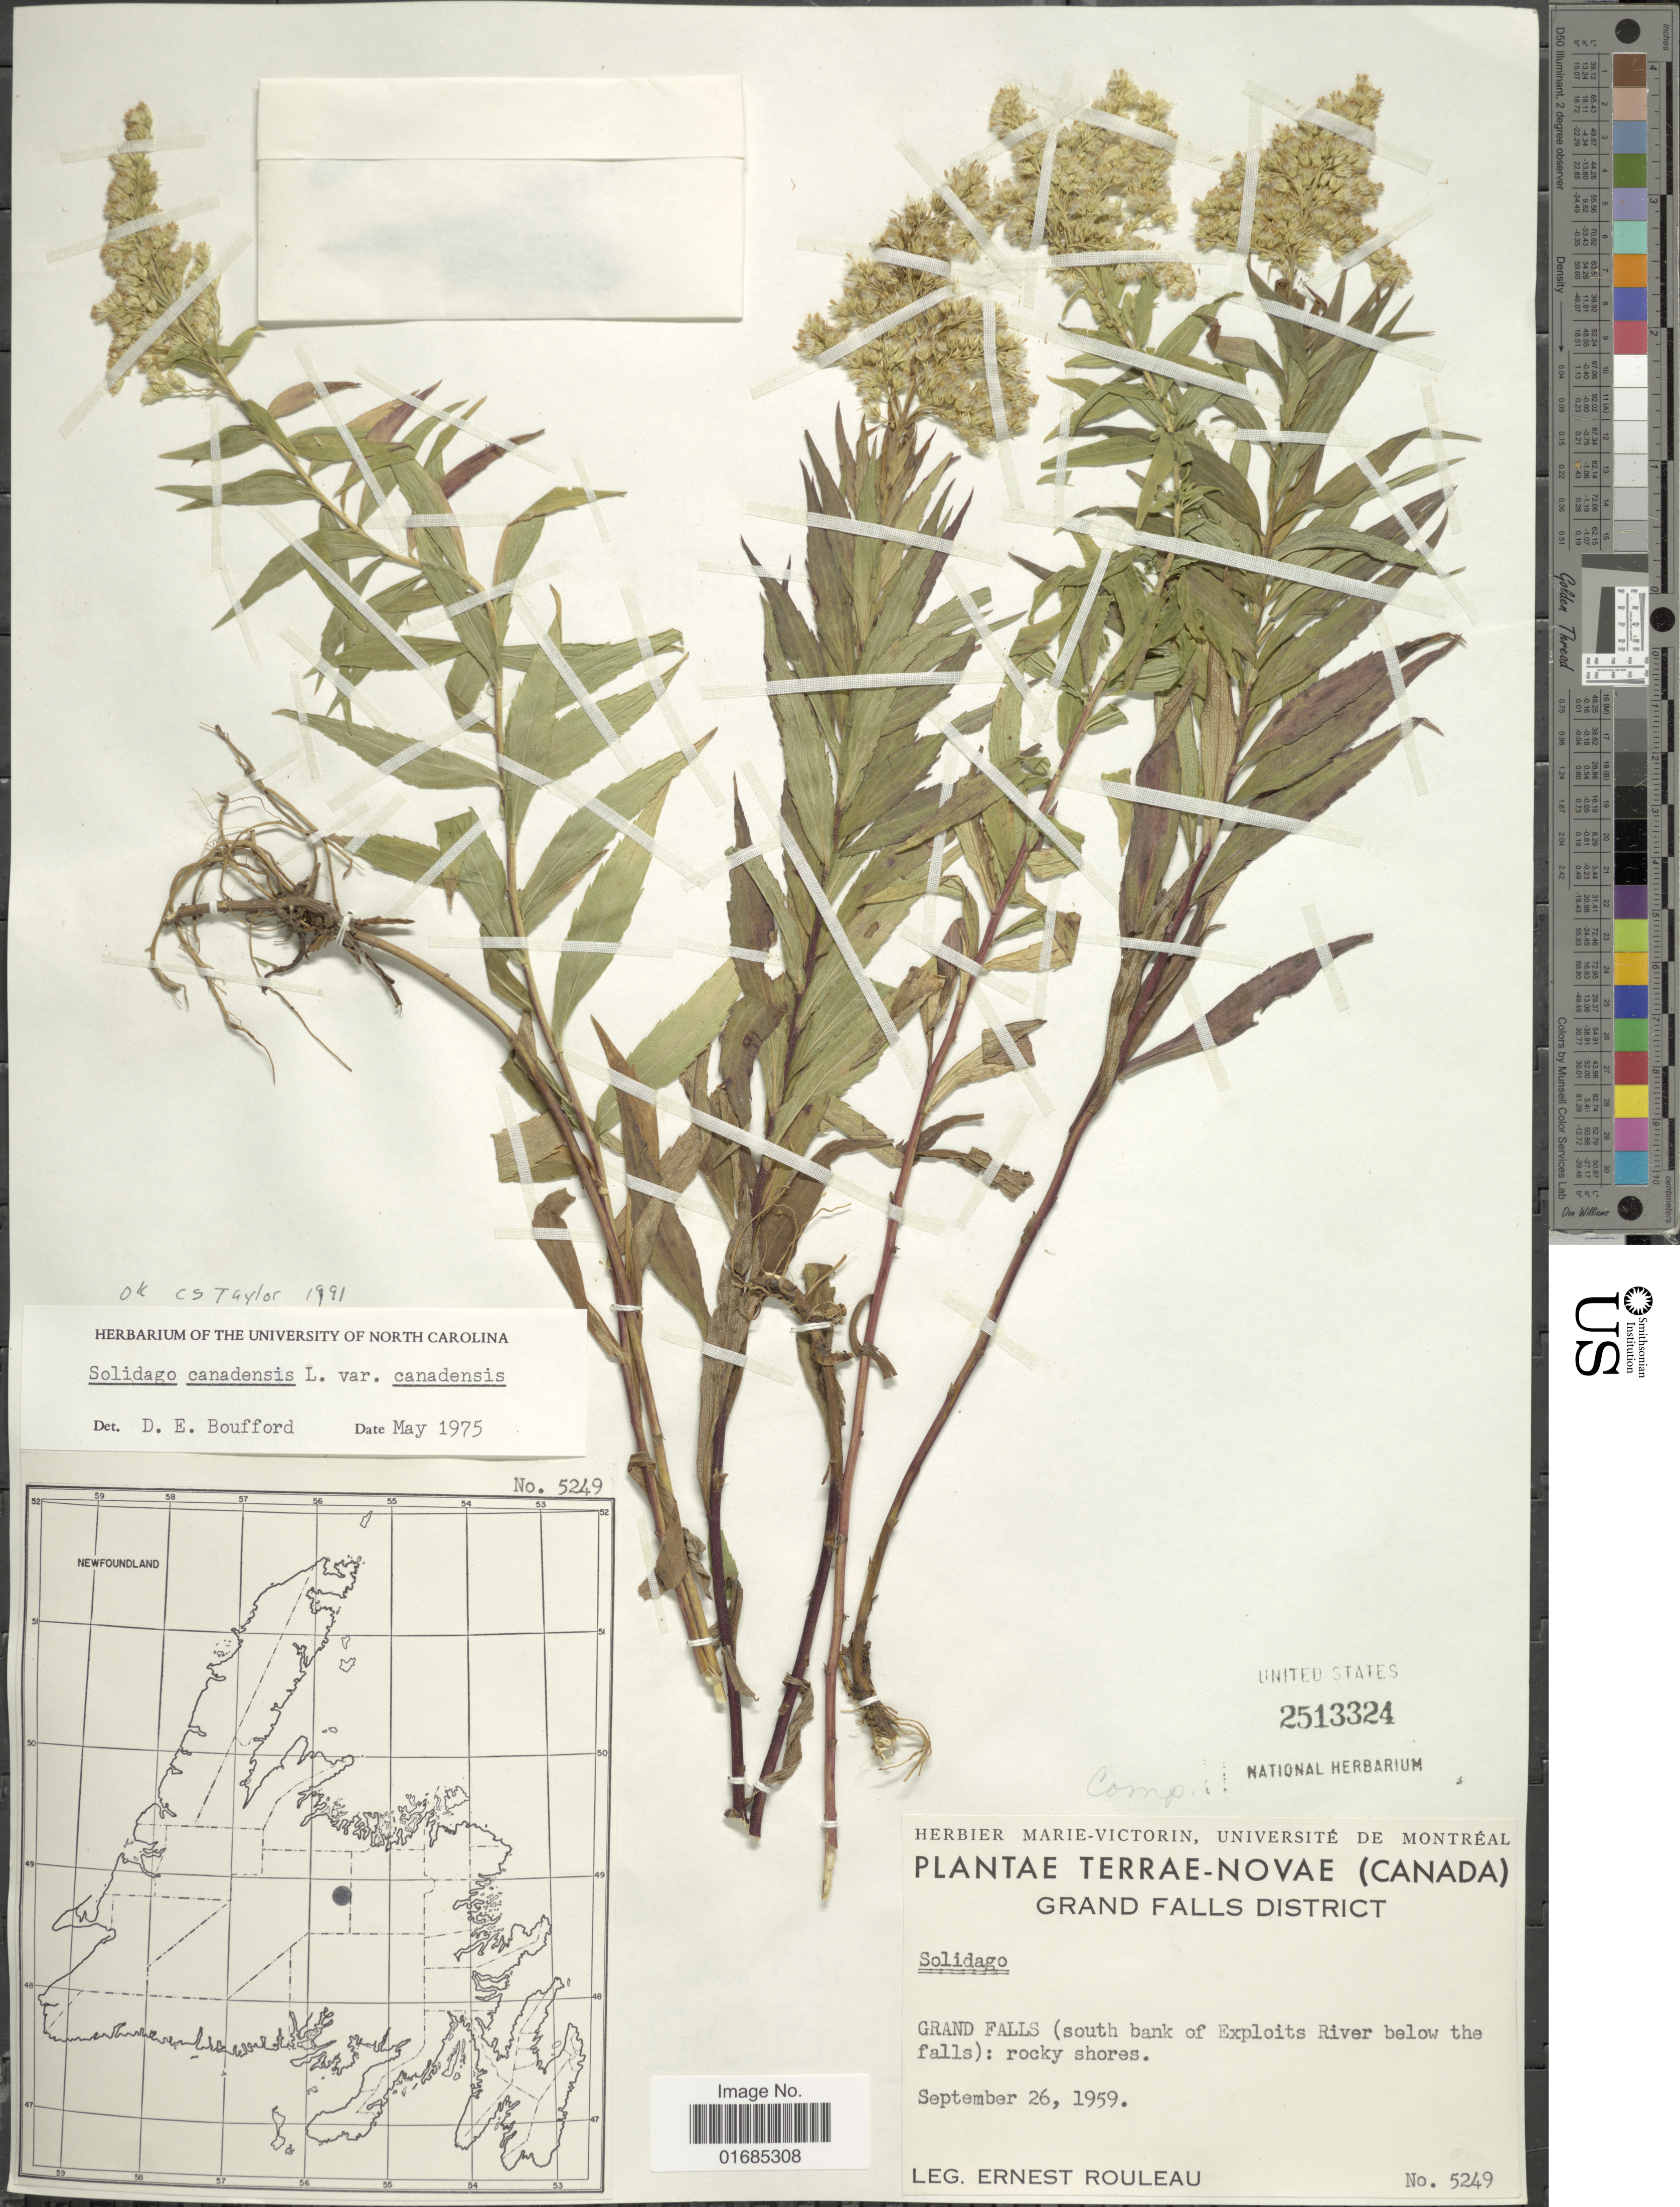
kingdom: Plantae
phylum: Tracheophyta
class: Magnoliopsida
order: Asterales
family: Asteraceae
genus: Solidago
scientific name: Solidago canadensis var. canadensis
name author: L.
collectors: J. Rouleau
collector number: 5249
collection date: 1959-09-26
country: Canada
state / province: Newfoundland and Labrador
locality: Terrae- Novae, Grand Falls Distritct, Grand Falls (south bank of Exploits River below the falls): rocky shores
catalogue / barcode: US 2513324